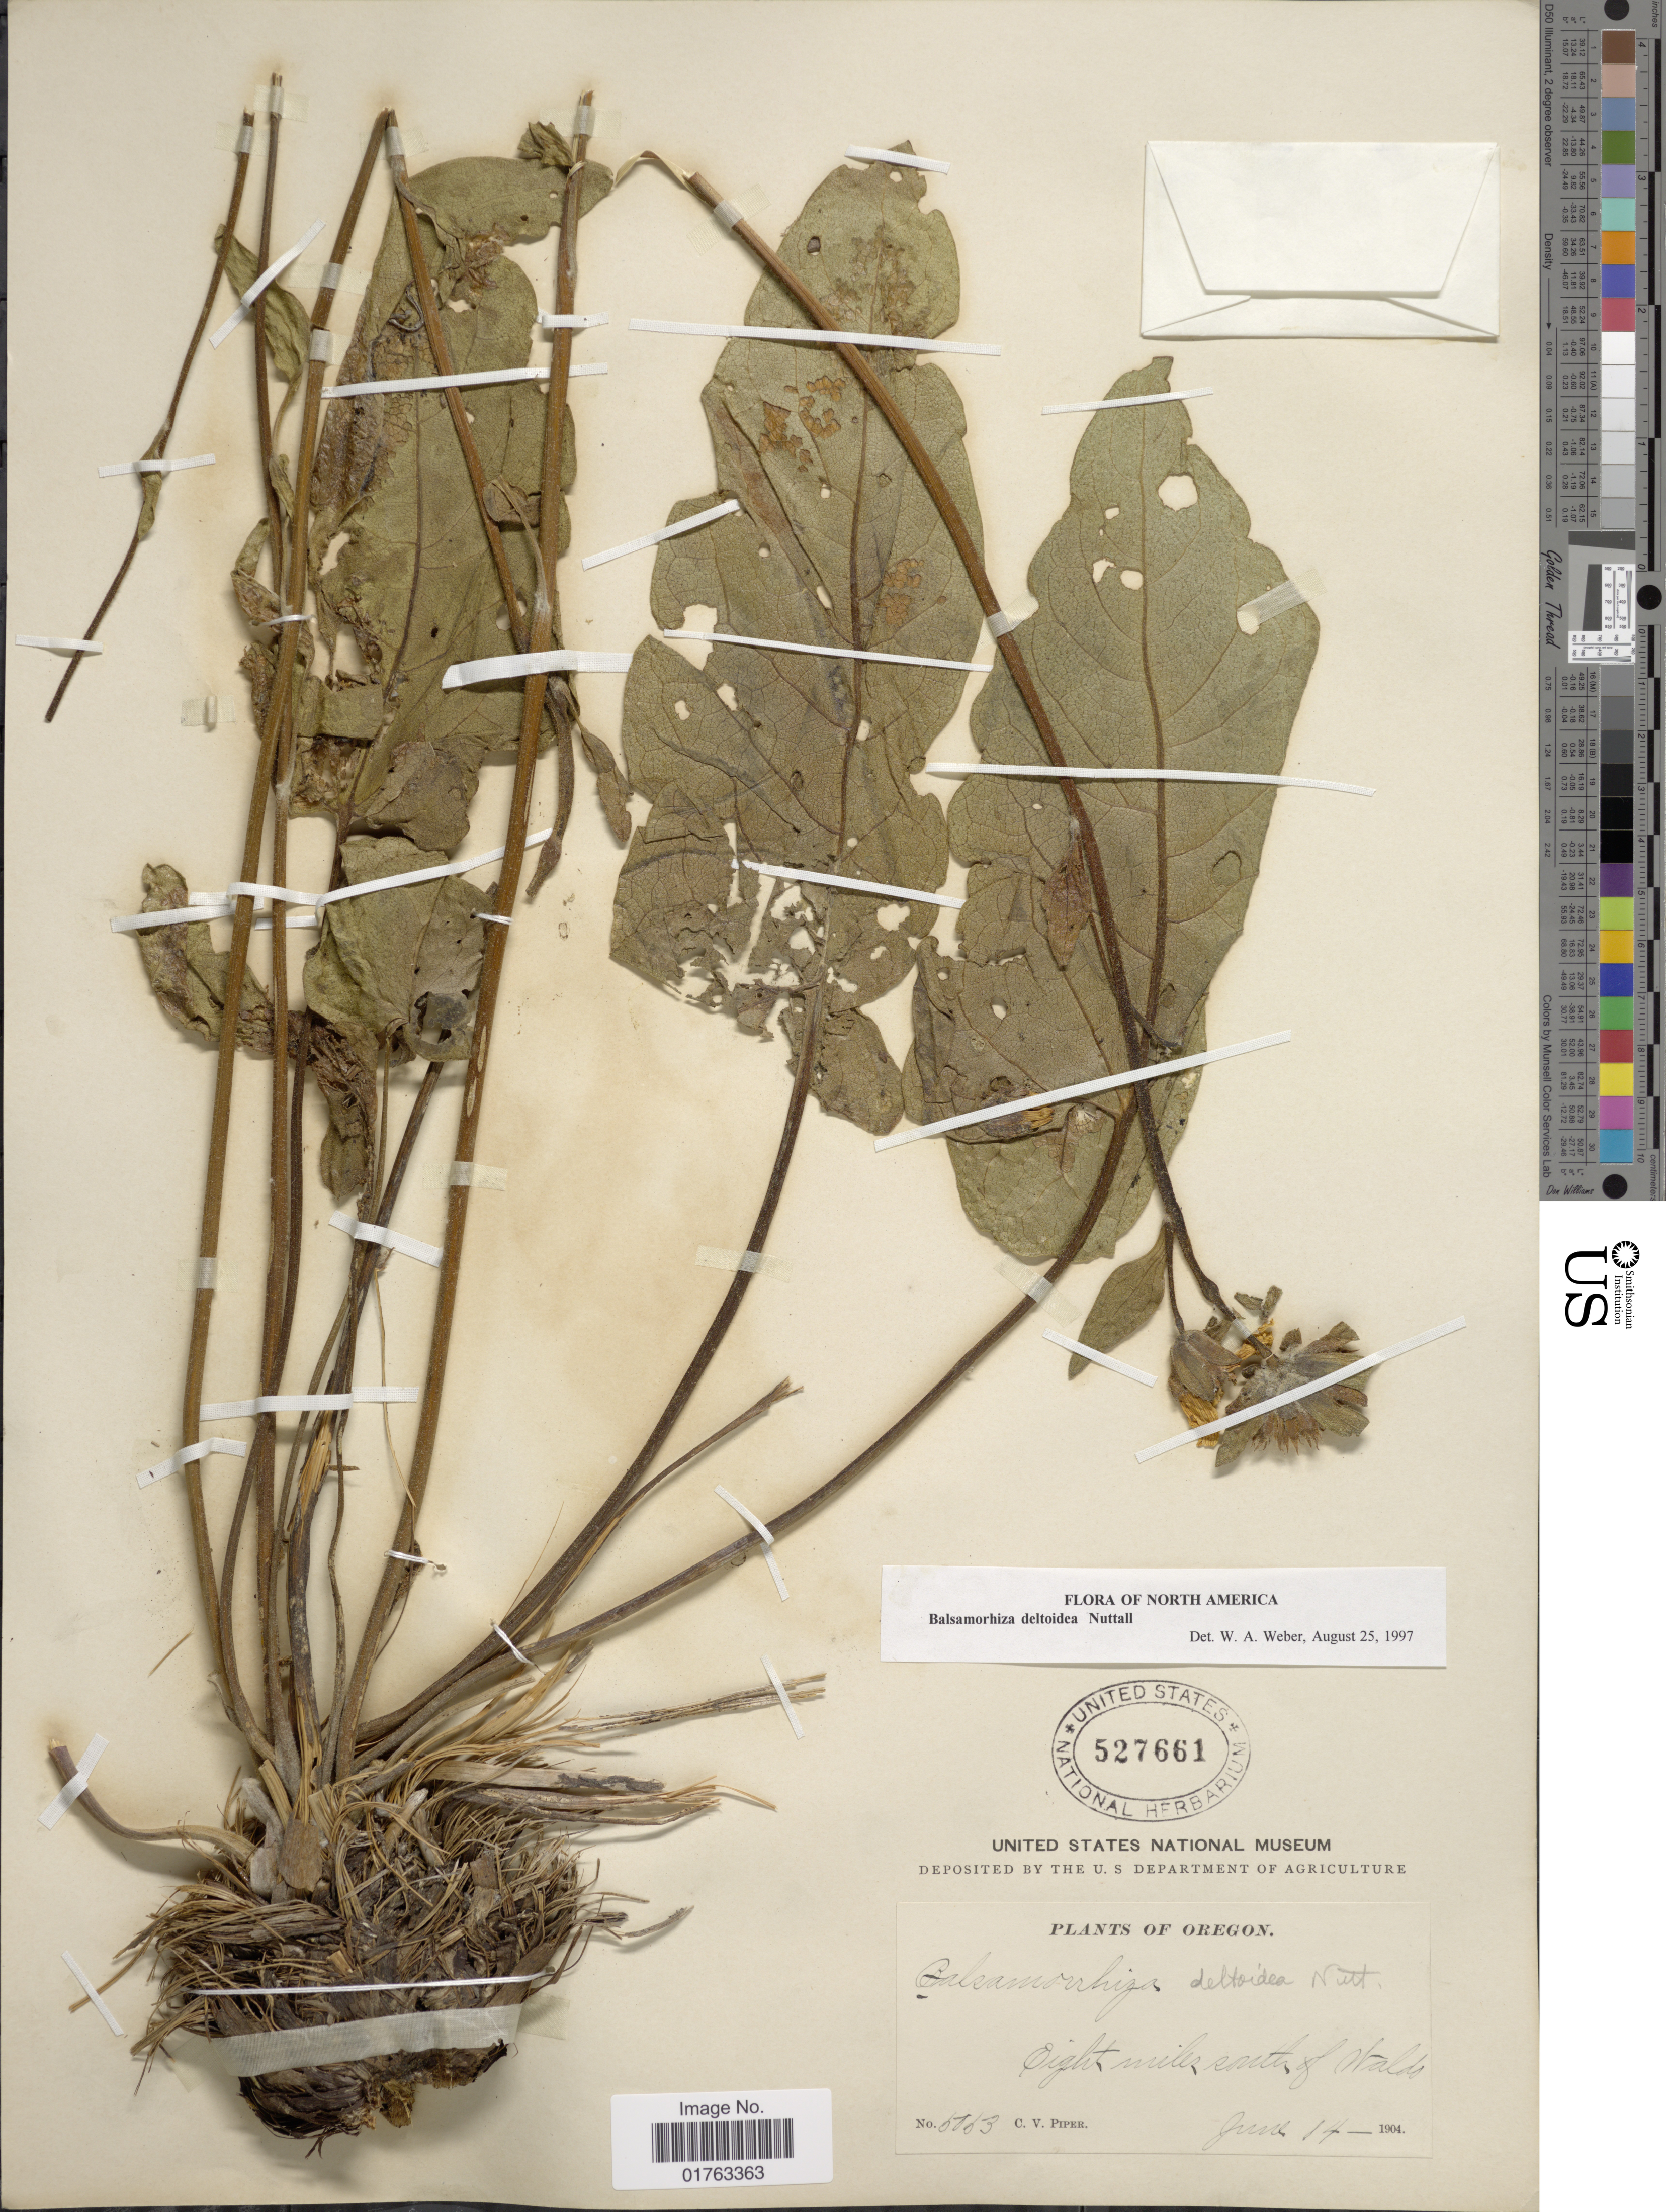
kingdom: Plantae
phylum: Tracheophyta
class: Magnoliopsida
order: Asterales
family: Asteraceae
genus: Balsamorhiza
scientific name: Balsamorhiza deltoidea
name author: Nutt.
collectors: C. V. Piper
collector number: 5063*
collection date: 1904-06-14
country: United States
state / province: Oregon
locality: Eight mile south of Waldo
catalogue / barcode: US 527661